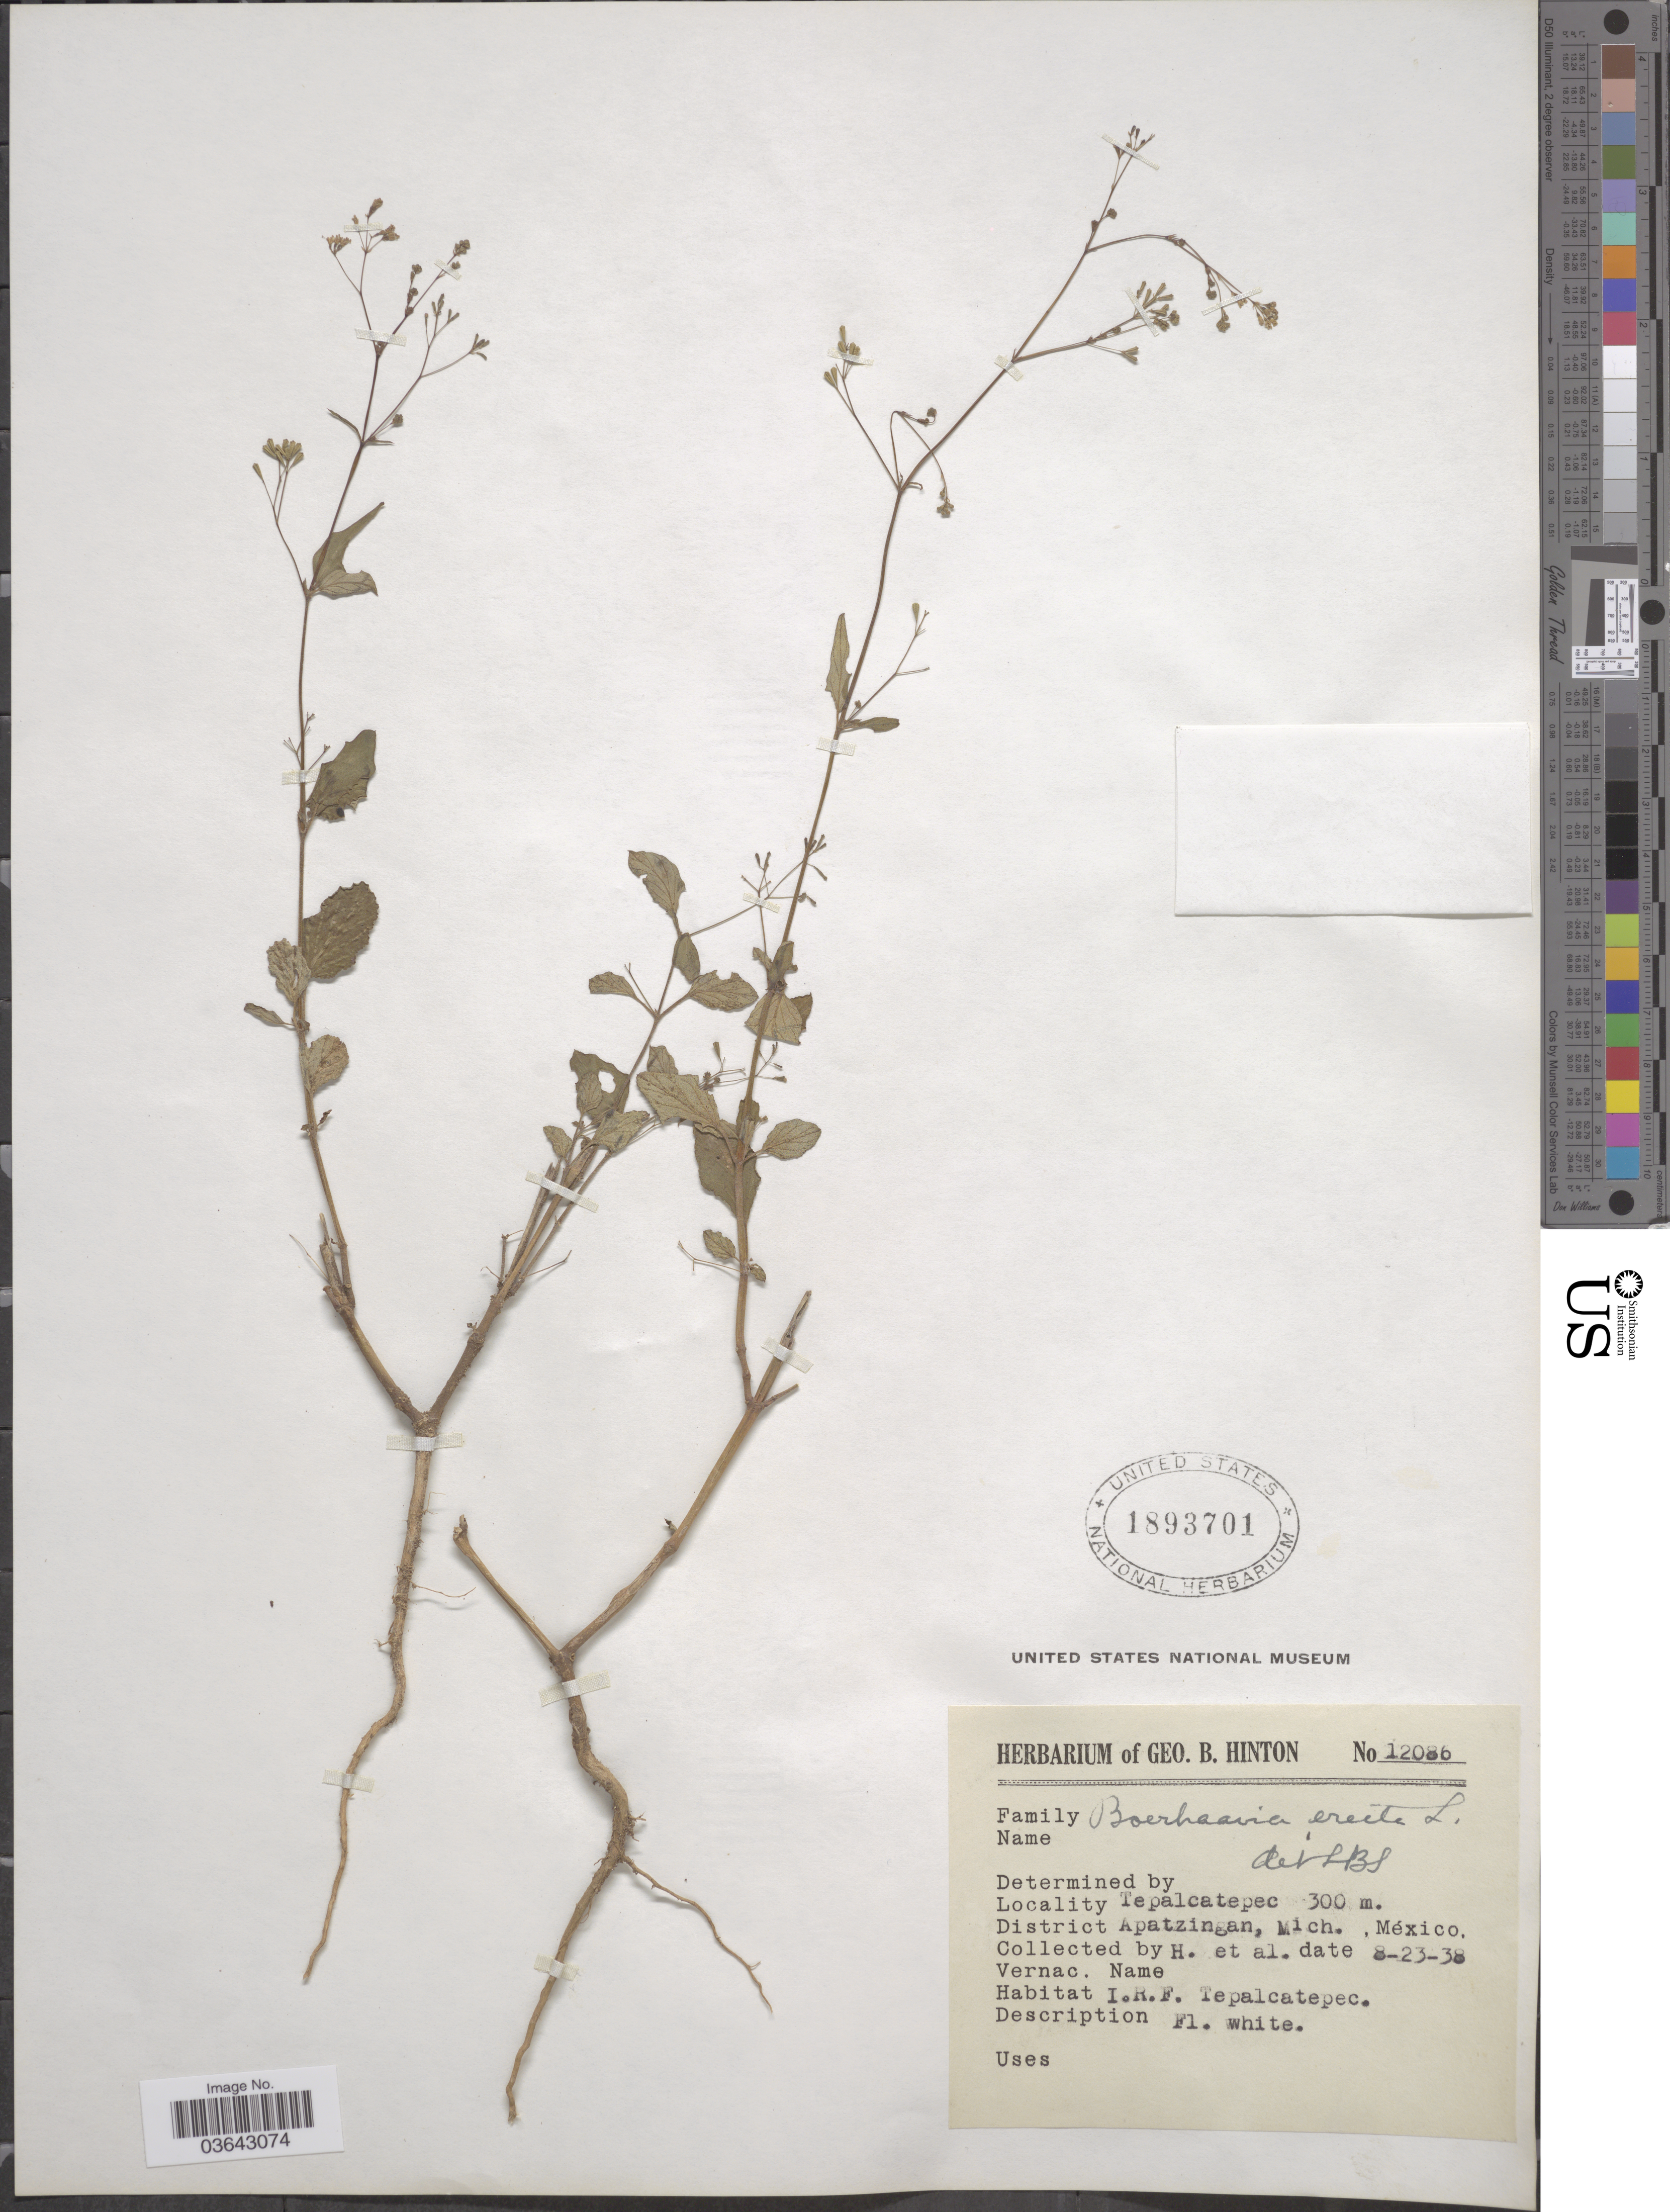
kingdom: Plantae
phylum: Tracheophyta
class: Magnoliopsida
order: Caryophyllales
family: Nyctaginaceae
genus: Boerhavia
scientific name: Boerhavia erecta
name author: L.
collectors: G. B. Hinton & et al.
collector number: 12086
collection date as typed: Transcribed d/m/y: 23/8/38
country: Mexico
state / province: Michoacán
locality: Tepalcatepec. District Apatzingan.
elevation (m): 300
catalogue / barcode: US 1893701